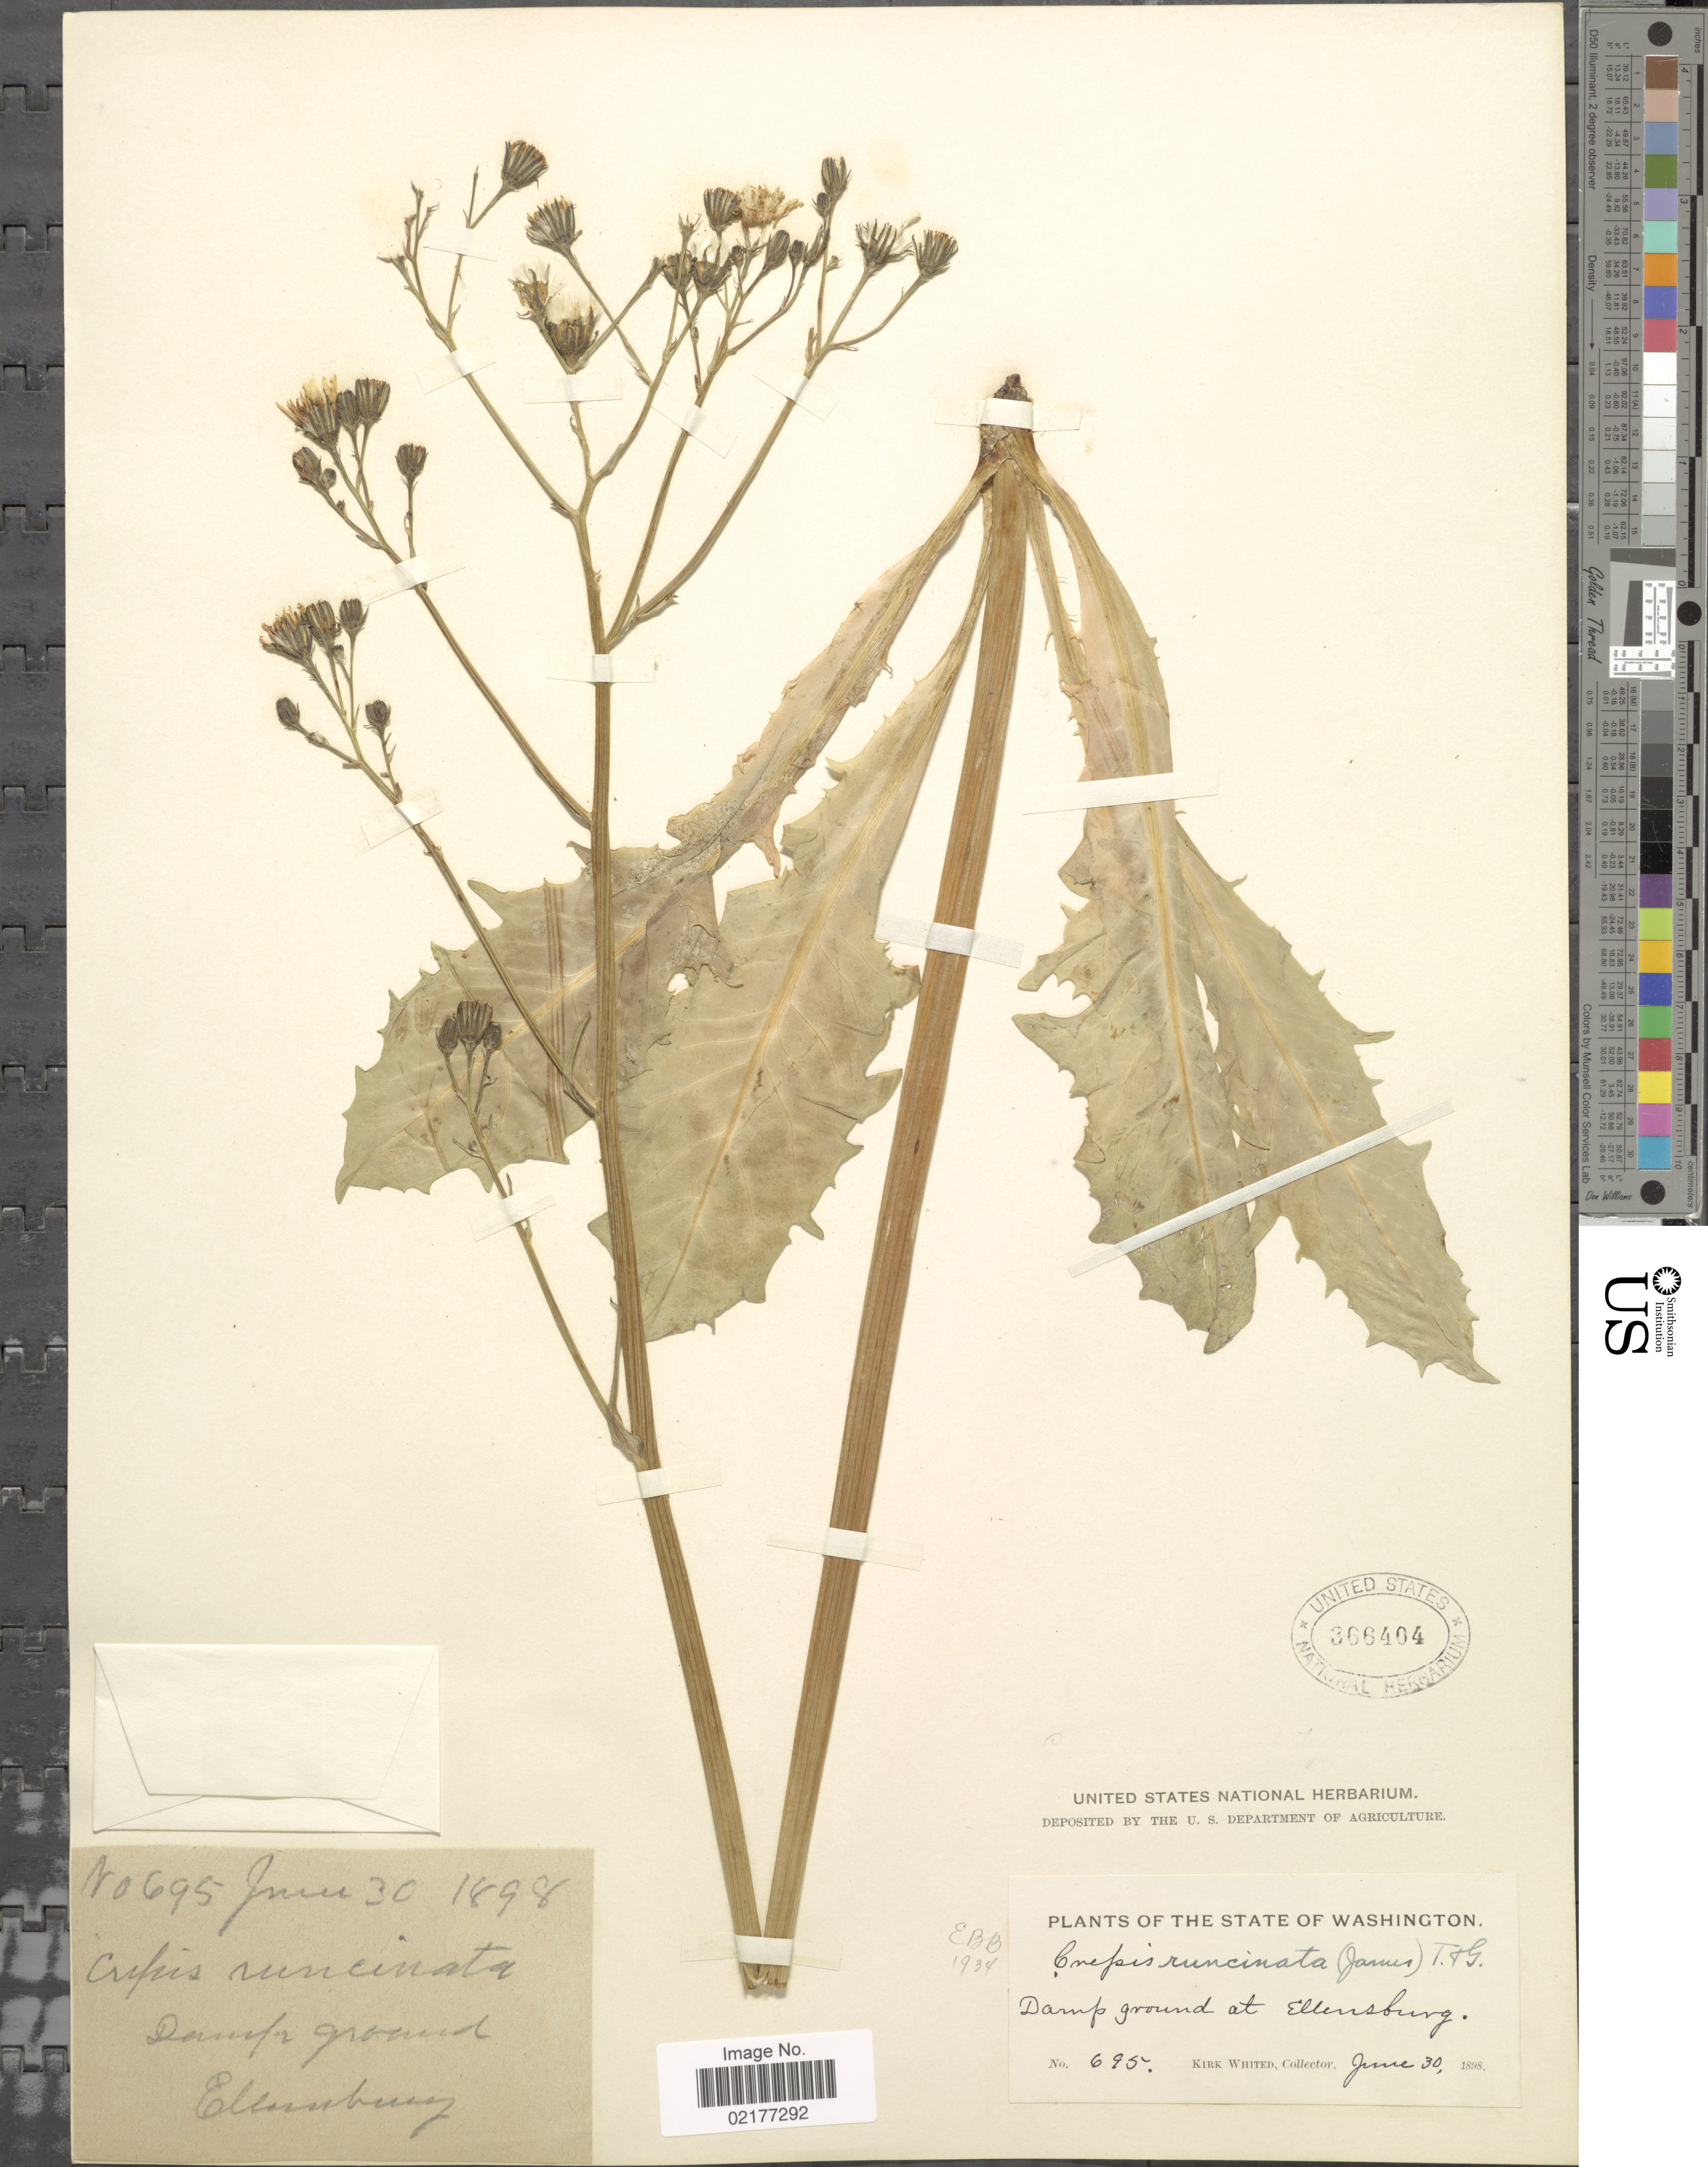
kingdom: Plantae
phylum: Tracheophyta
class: Magnoliopsida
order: Asterales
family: Asteraceae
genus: Crepis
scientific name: Crepis runcinata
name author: Torr. & A. Gray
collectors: K. Whited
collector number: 695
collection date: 1898-06-30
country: United States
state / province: Washington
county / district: Kittitas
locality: The State of Washington, Dam ground at Ellensburg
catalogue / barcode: US 366404